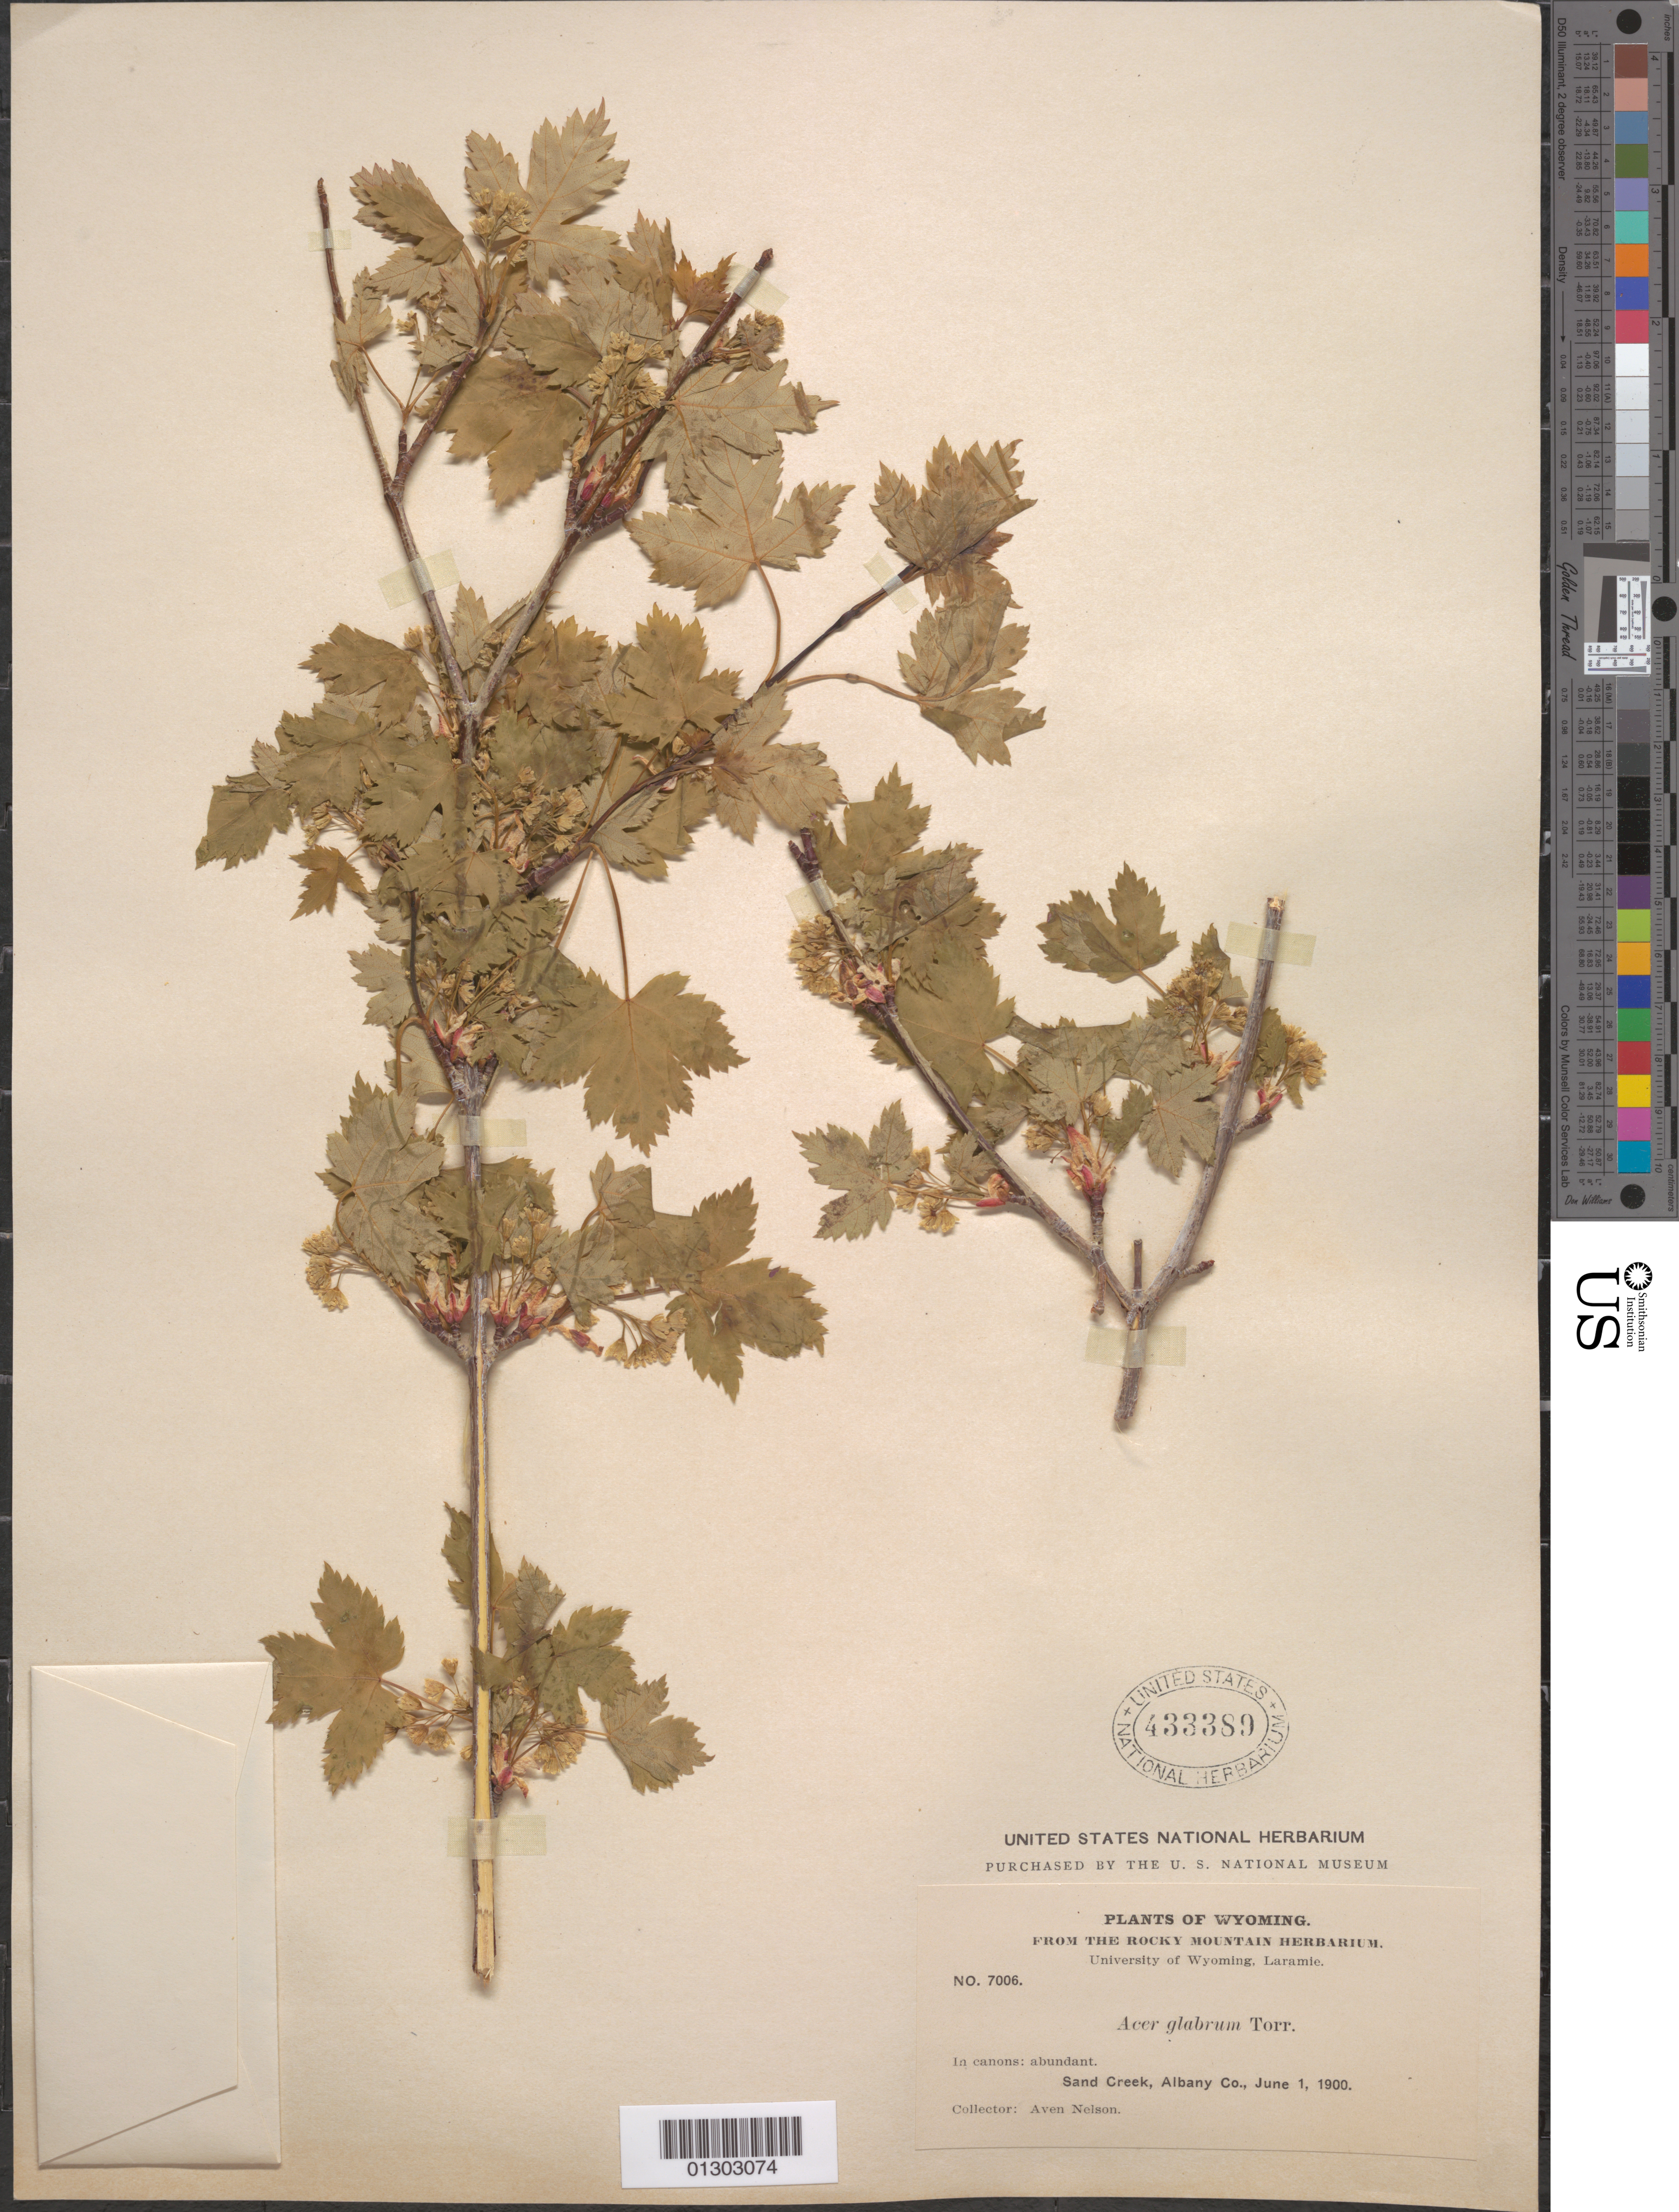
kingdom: Plantae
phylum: Tracheophyta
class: Magnoliopsida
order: Sapindales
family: Sapindaceae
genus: Acer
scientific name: Acer glabrum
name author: Torr.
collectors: A. Nelson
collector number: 7006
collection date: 1900-06-01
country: United States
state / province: Wyoming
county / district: Albany County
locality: Albany County, Sand Creek.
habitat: In canyons: abundant.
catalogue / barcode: US 433389